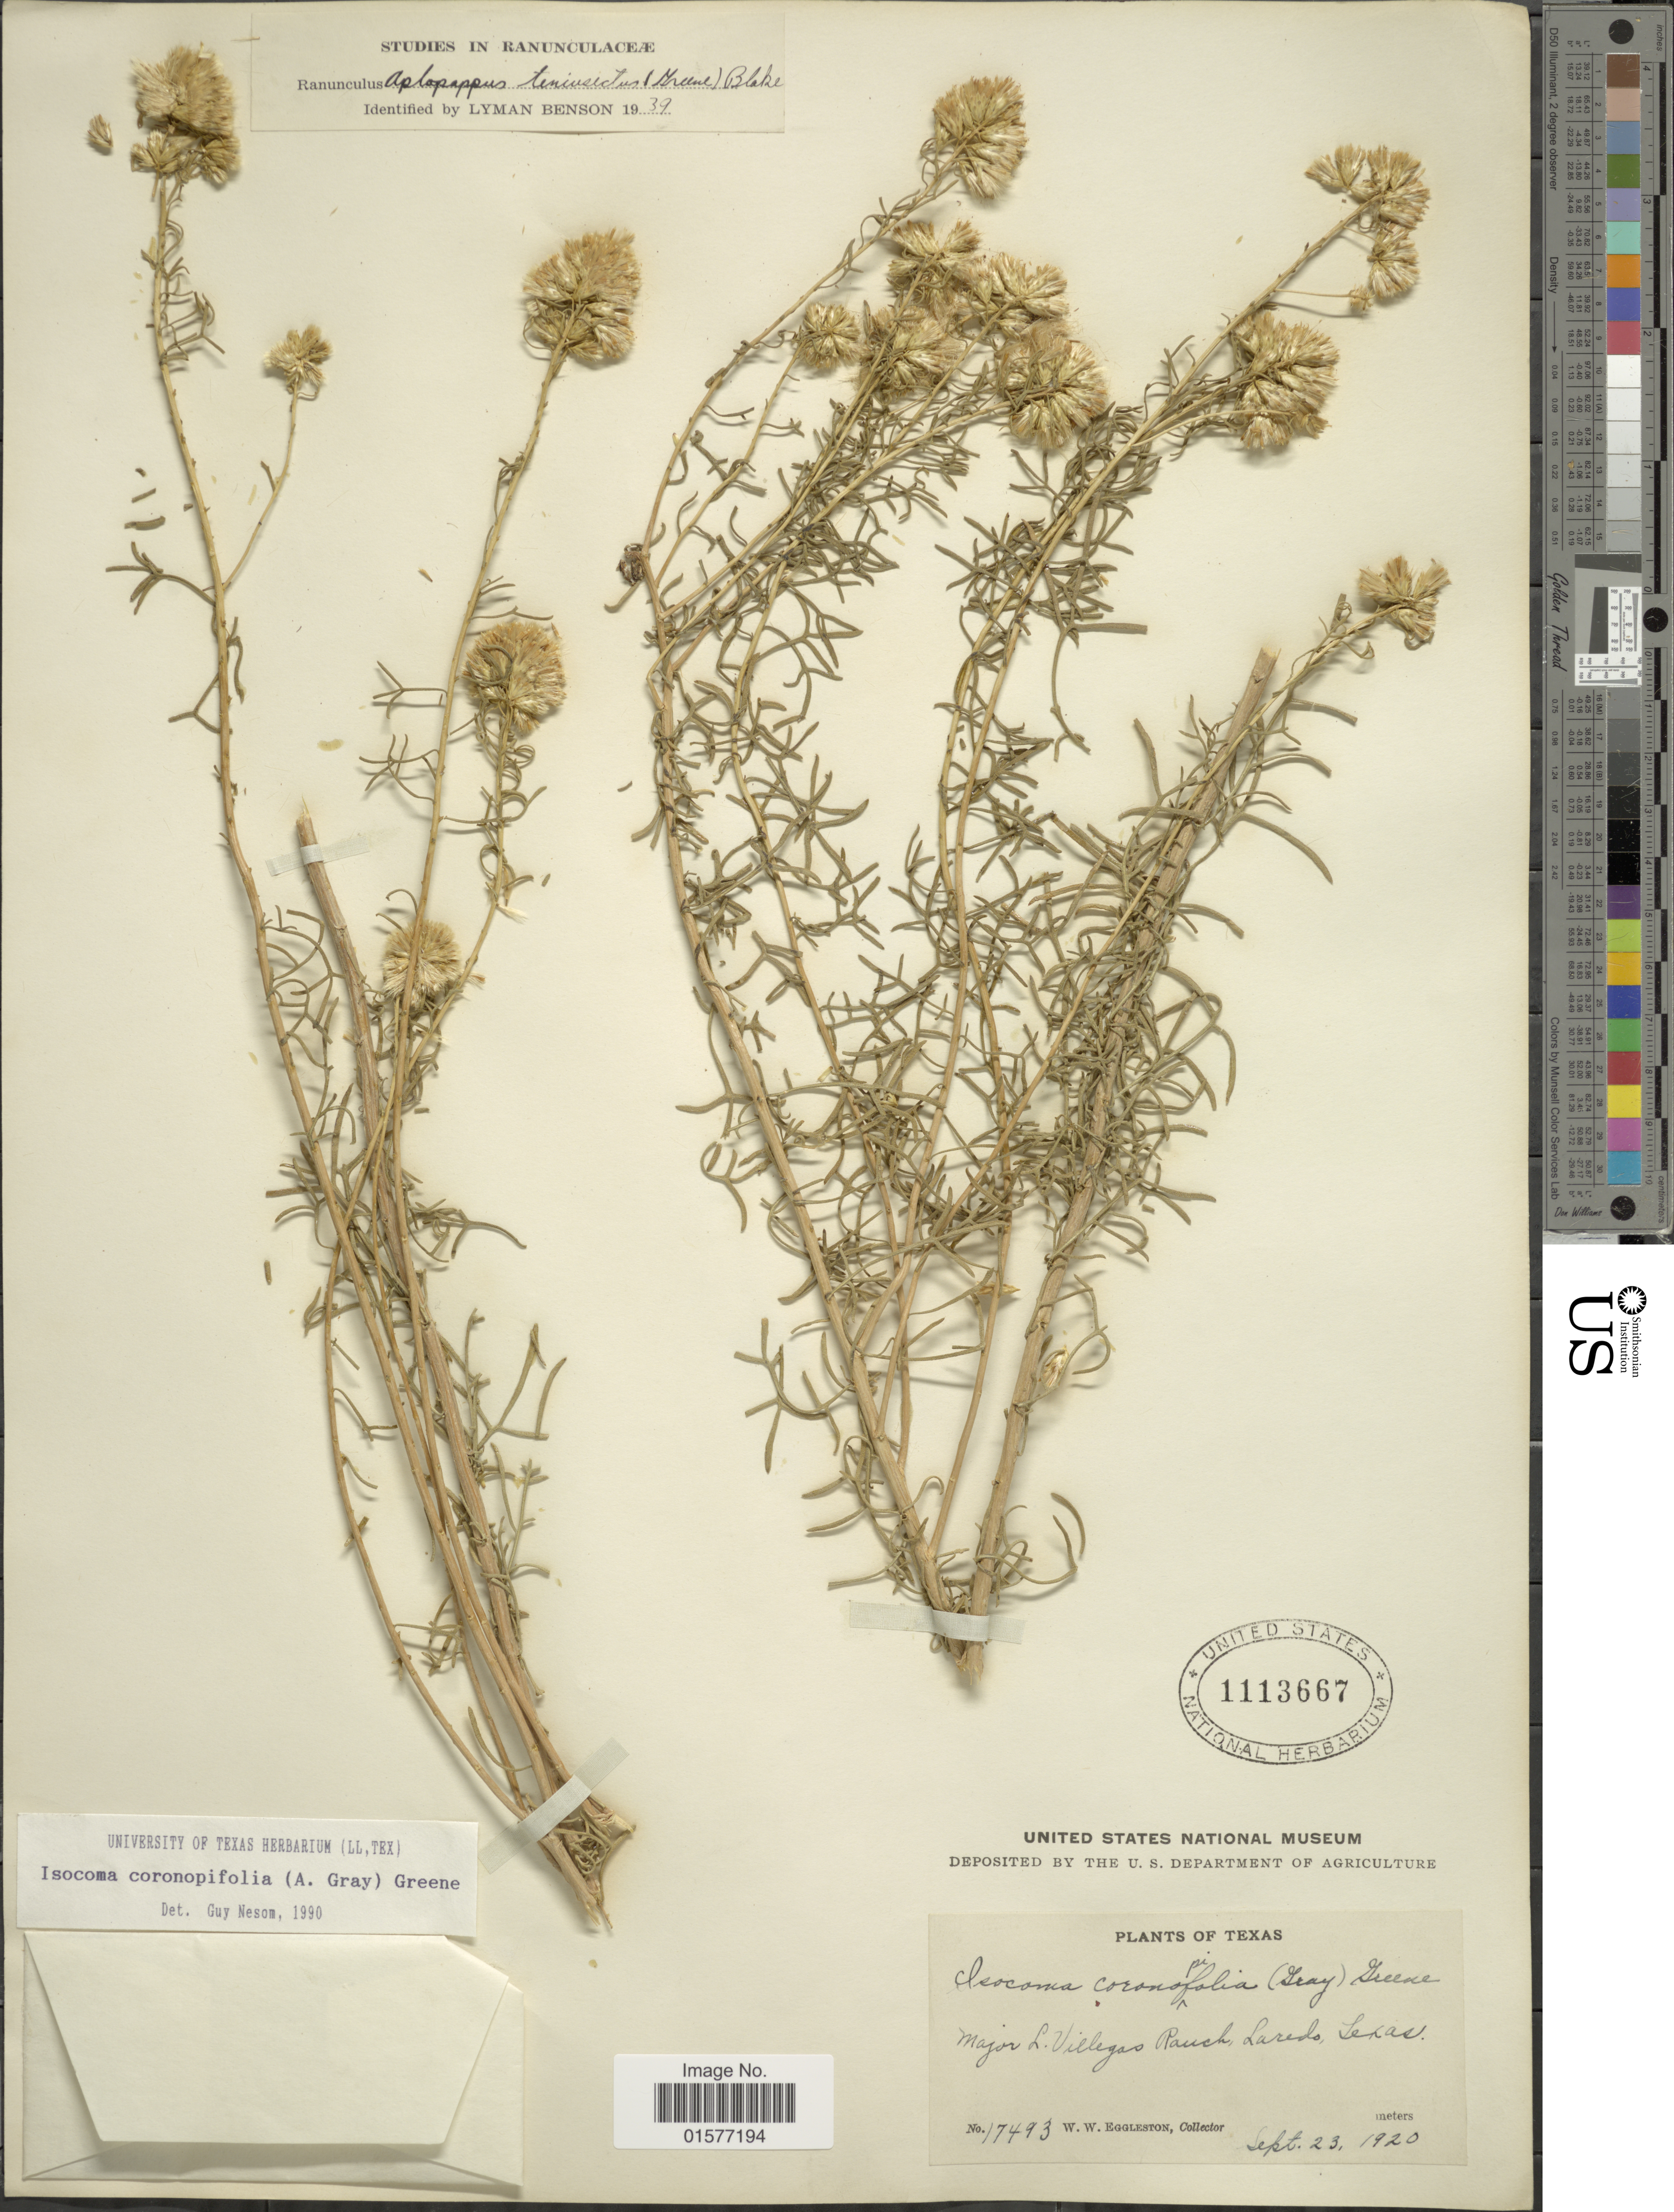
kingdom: Plantae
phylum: Tracheophyta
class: Magnoliopsida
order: Asterales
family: Asteraceae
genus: Isocoma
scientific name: Isocoma coronopifolia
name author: (A. Gray) Greene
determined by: Urbatsch, Lowell E., Curator (LSU), Louisiana State University (UNITED STATES)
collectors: W. W. Eggleston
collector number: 17493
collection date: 1920-09-23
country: United States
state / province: Texas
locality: Major L. Villegas Ranch Laredo, Texas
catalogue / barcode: US 1113667